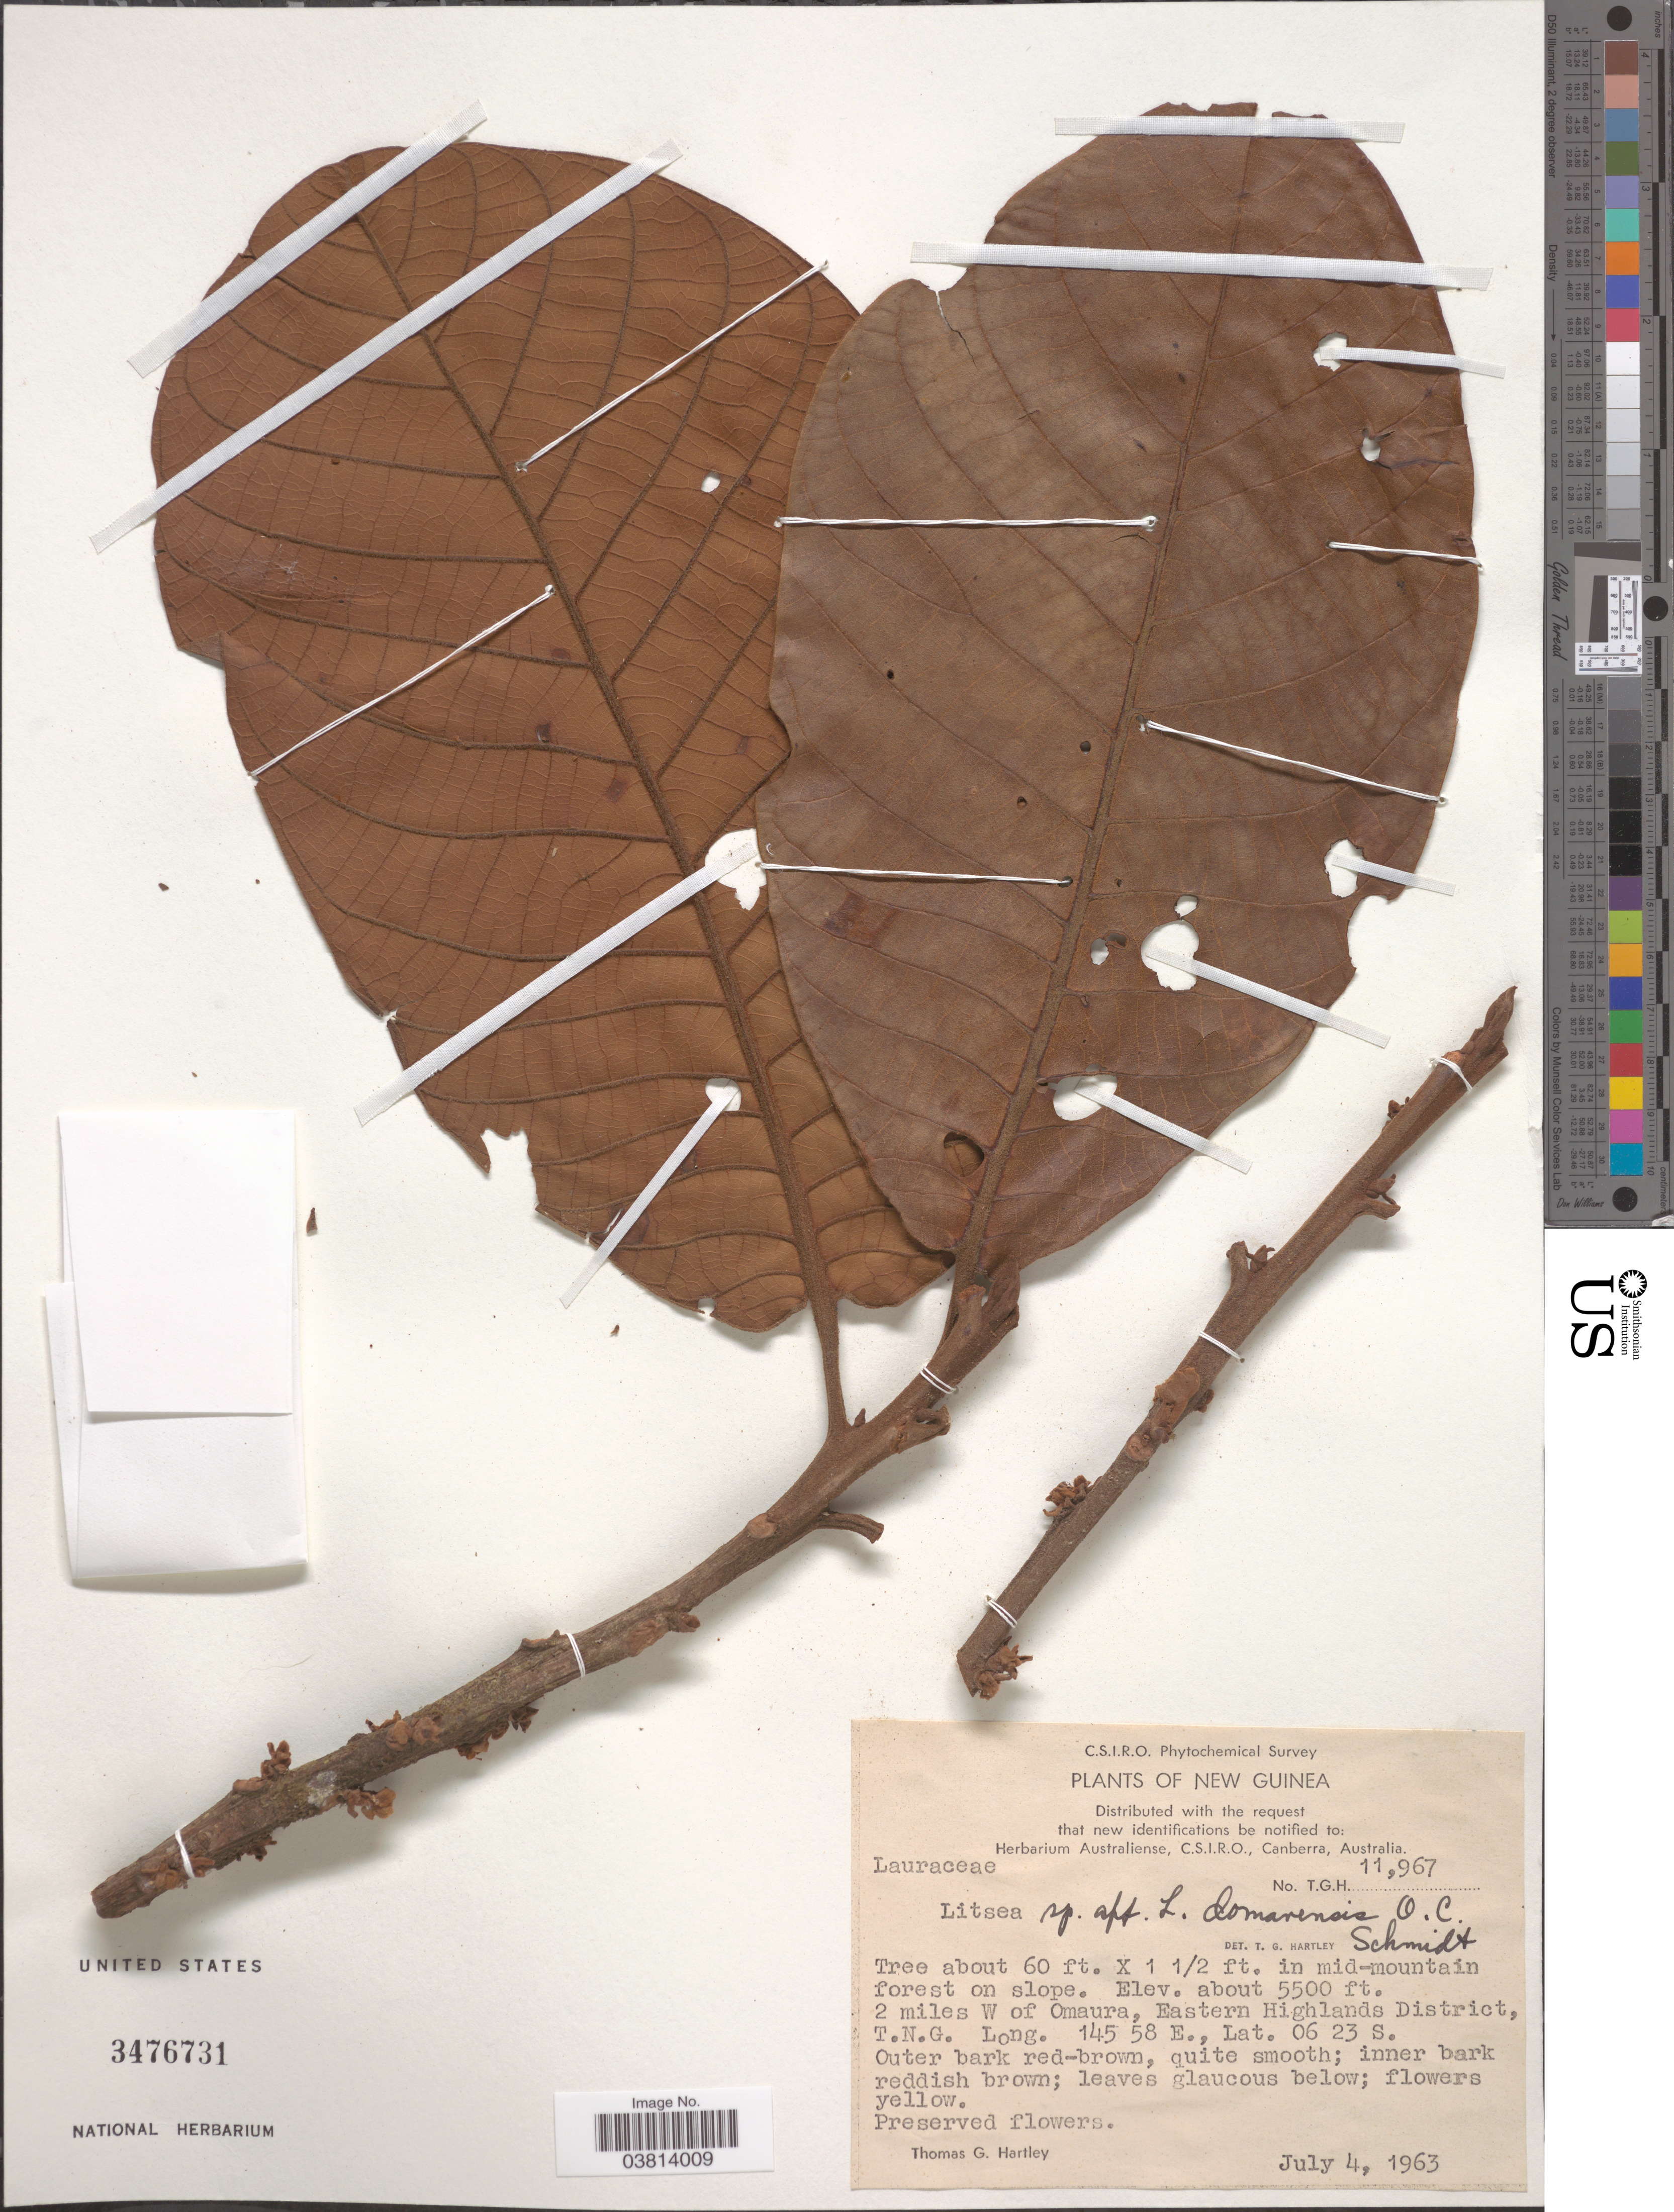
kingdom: Plantae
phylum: Tracheophyta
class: Magnoliopsida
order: Laurales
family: Lauraceae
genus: Litsea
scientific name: Litsea domarensis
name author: O.C. Schmidt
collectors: T. G. Hartley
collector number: TGH11967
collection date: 1963-07-04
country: Papua New Guinea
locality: New Guinea. 2 miles W of Omaura, Eastern Highlands District, T.N.G.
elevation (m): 1676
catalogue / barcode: US 3476731